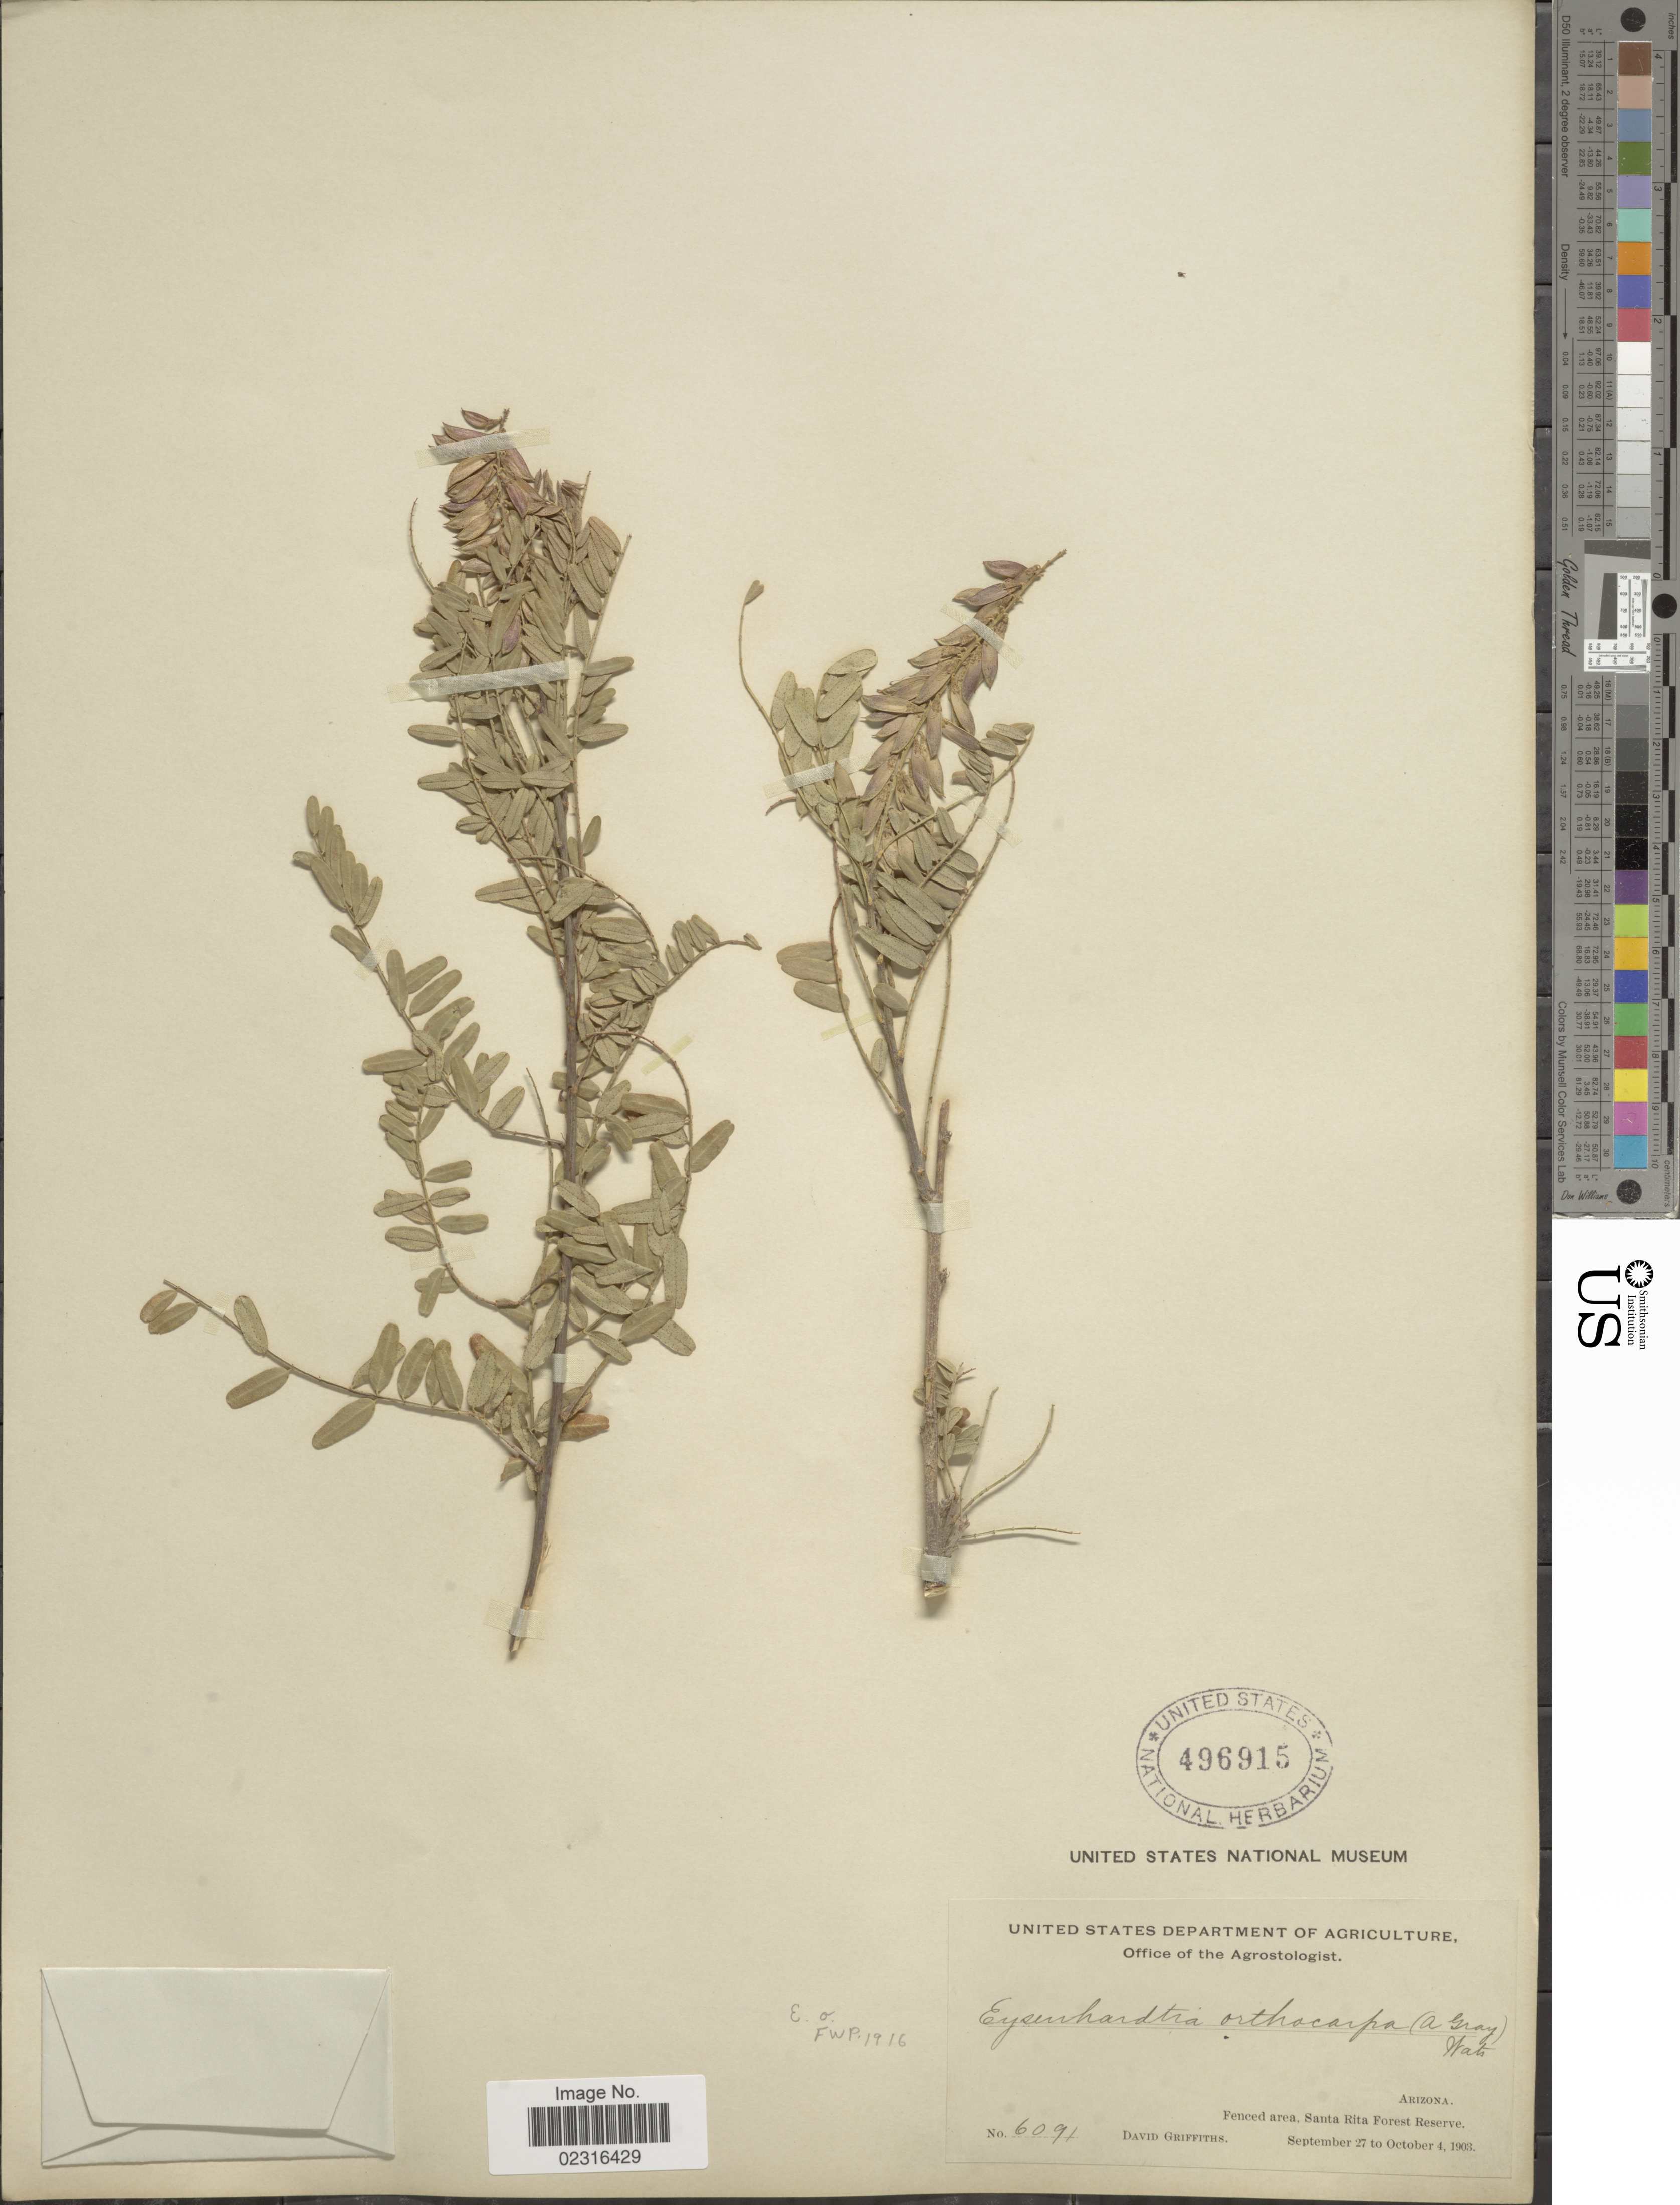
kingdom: Plantae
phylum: Tracheophyta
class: Magnoliopsida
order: Fabales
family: Fabaceae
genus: Eysenhardtia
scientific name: Eysenhardtia orthocarpa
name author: (A. Gray) S. Watson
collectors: D. Griffiths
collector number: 6091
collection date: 1903-09-27/1903-10-04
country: United States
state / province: Arizona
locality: Fenced area, Santa Rita Forest Reserve.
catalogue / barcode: US 496915